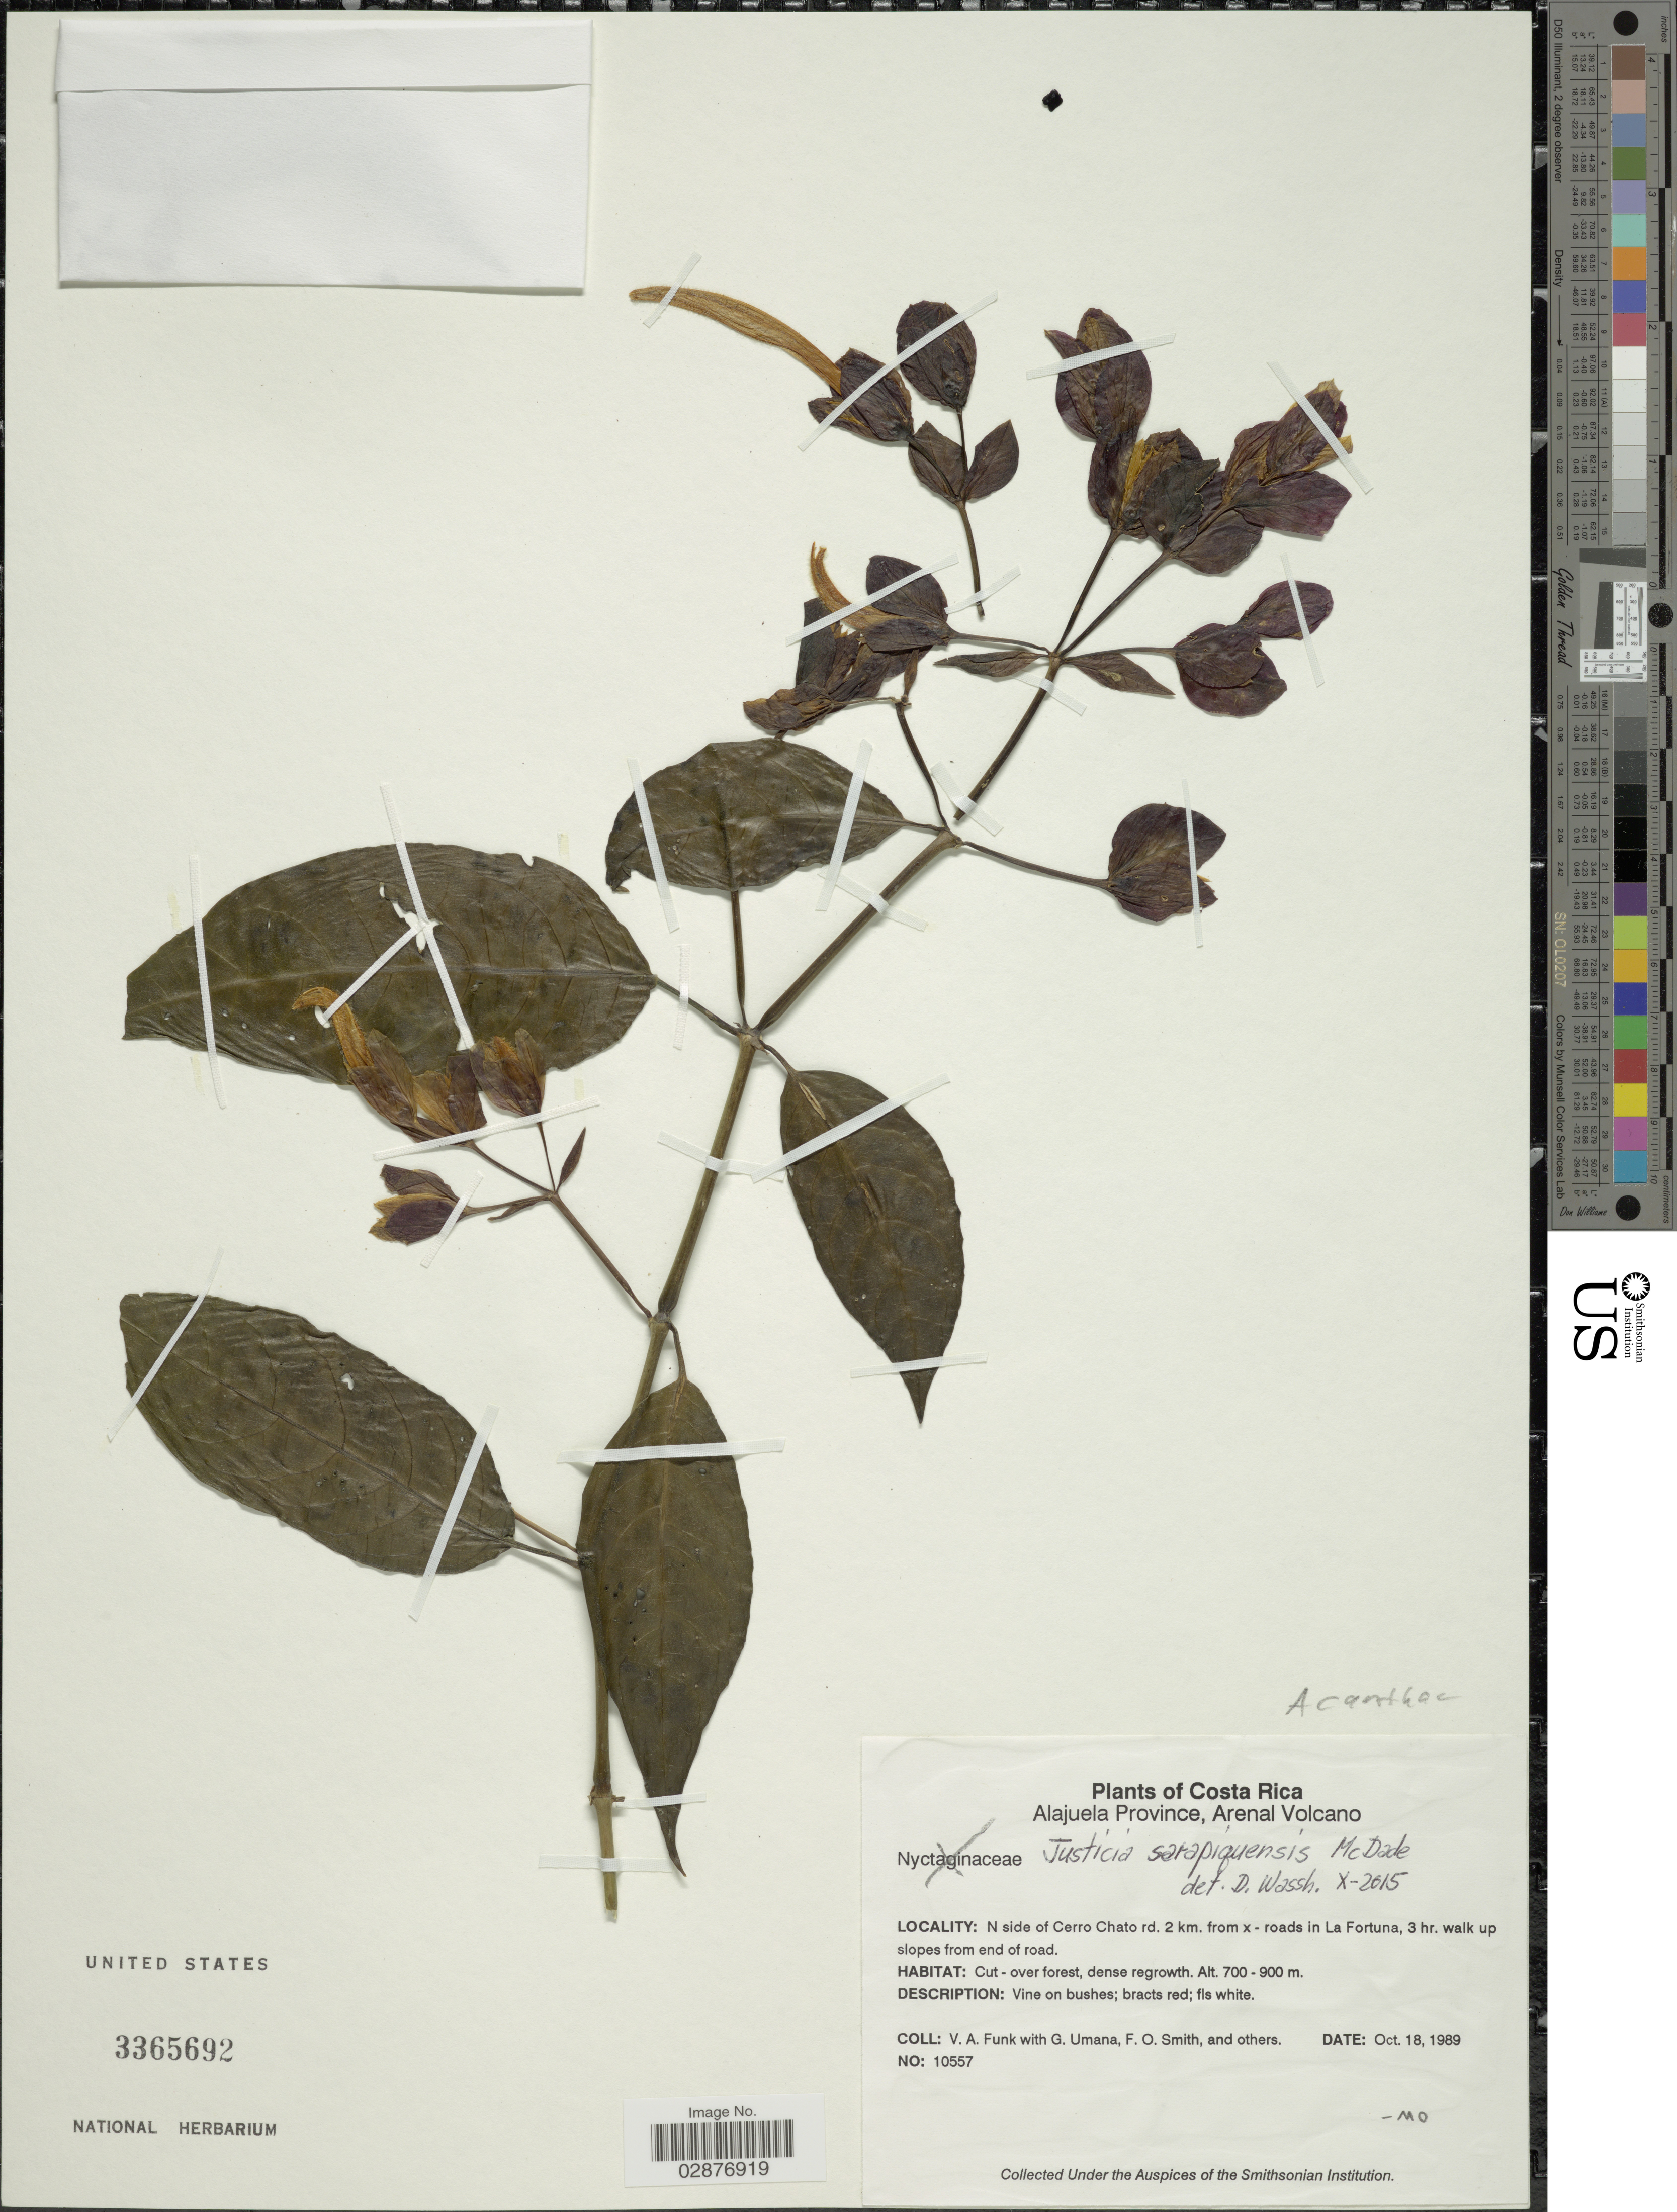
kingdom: Plantae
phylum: Tracheophyta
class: Magnoliopsida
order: Lamiales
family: Acanthaceae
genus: Justicia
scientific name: Justicia sarapiquensis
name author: McDade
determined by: Wasshausen, Dieter C., (BOT), Smithsonian Institution - National Museum of Natural History (UNITED STATES)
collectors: V. Funk, G. Umana, F. Smith & et al.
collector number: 10557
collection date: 1989-10-18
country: Costa Rica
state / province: Alajuela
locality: Arenal Volcano, N side of Cerro Chato rd. 2 km. from [Foreign script] - roads in La Fortuna, 3 hr. walk up slopes from end of road.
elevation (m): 700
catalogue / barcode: US 3365692